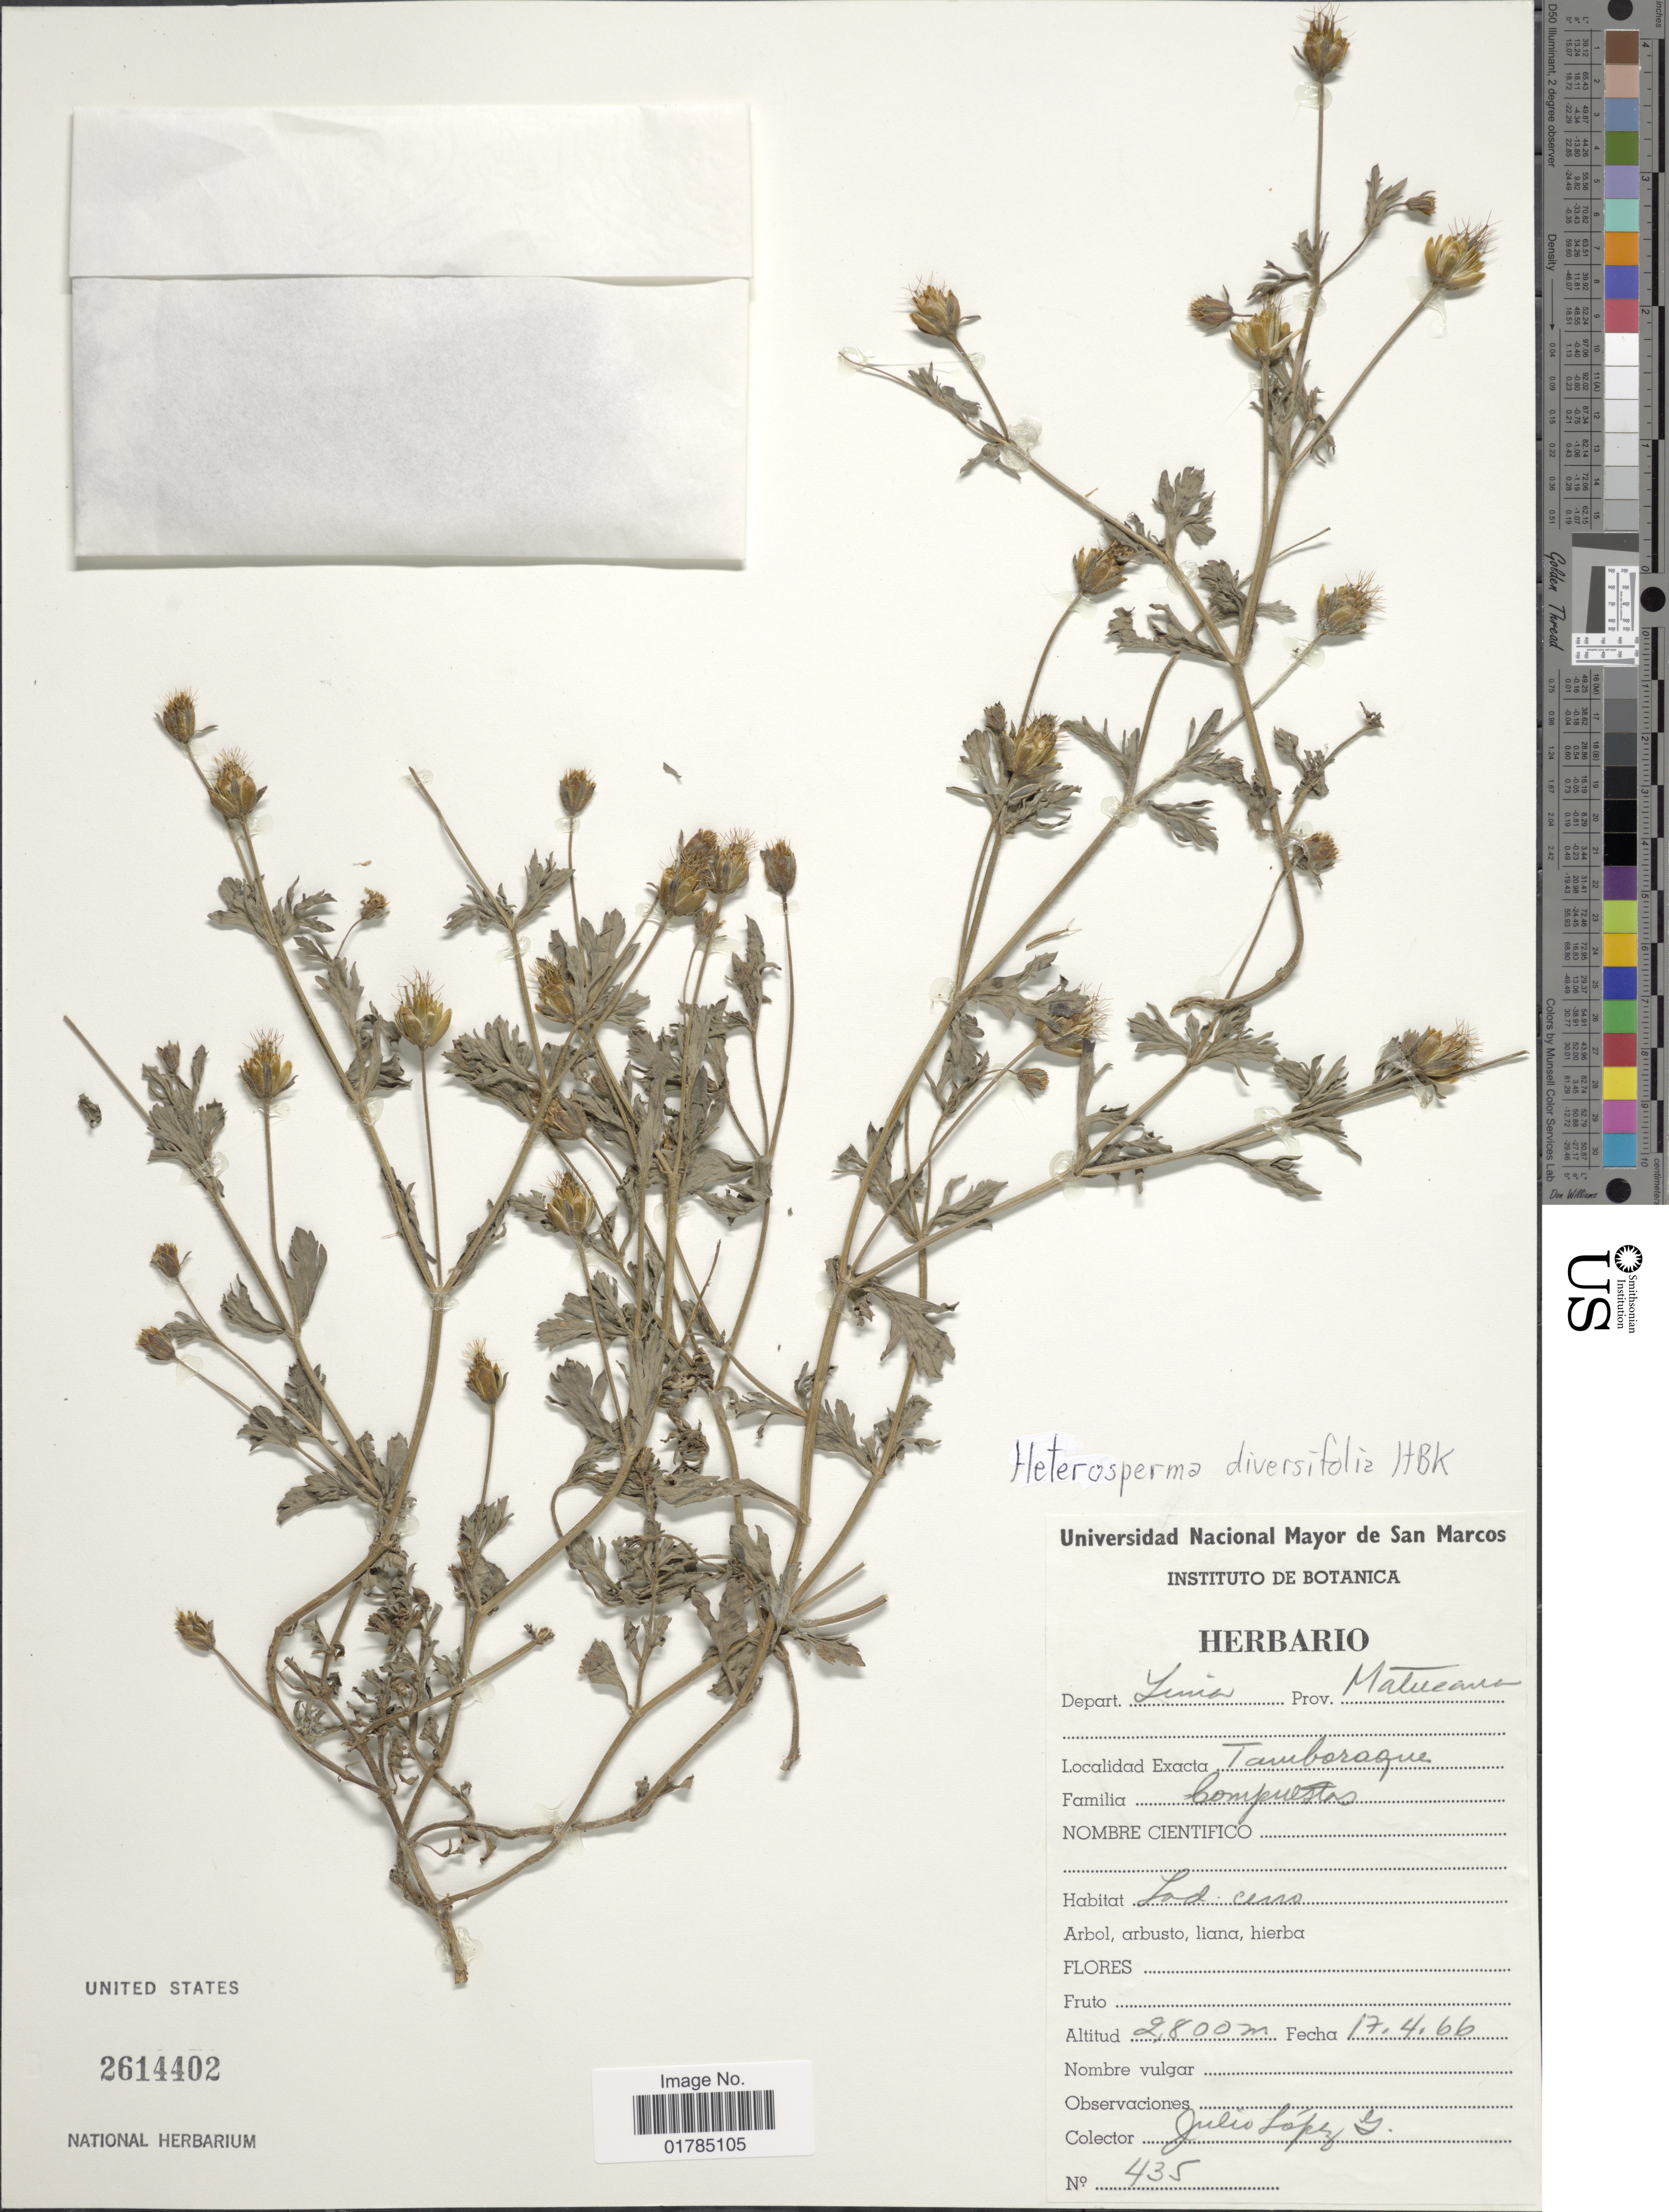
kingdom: Plantae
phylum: Tracheophyta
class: Magnoliopsida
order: Asterales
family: Asteraceae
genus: Heterosperma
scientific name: Heterosperma diversifolium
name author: Kunth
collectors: J. López G.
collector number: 435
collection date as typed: Transcribed d/m/y: 17/4/66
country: Peru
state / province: Lima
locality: Prov. Matucan. Tamboraque.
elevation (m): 2800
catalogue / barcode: US 2614402